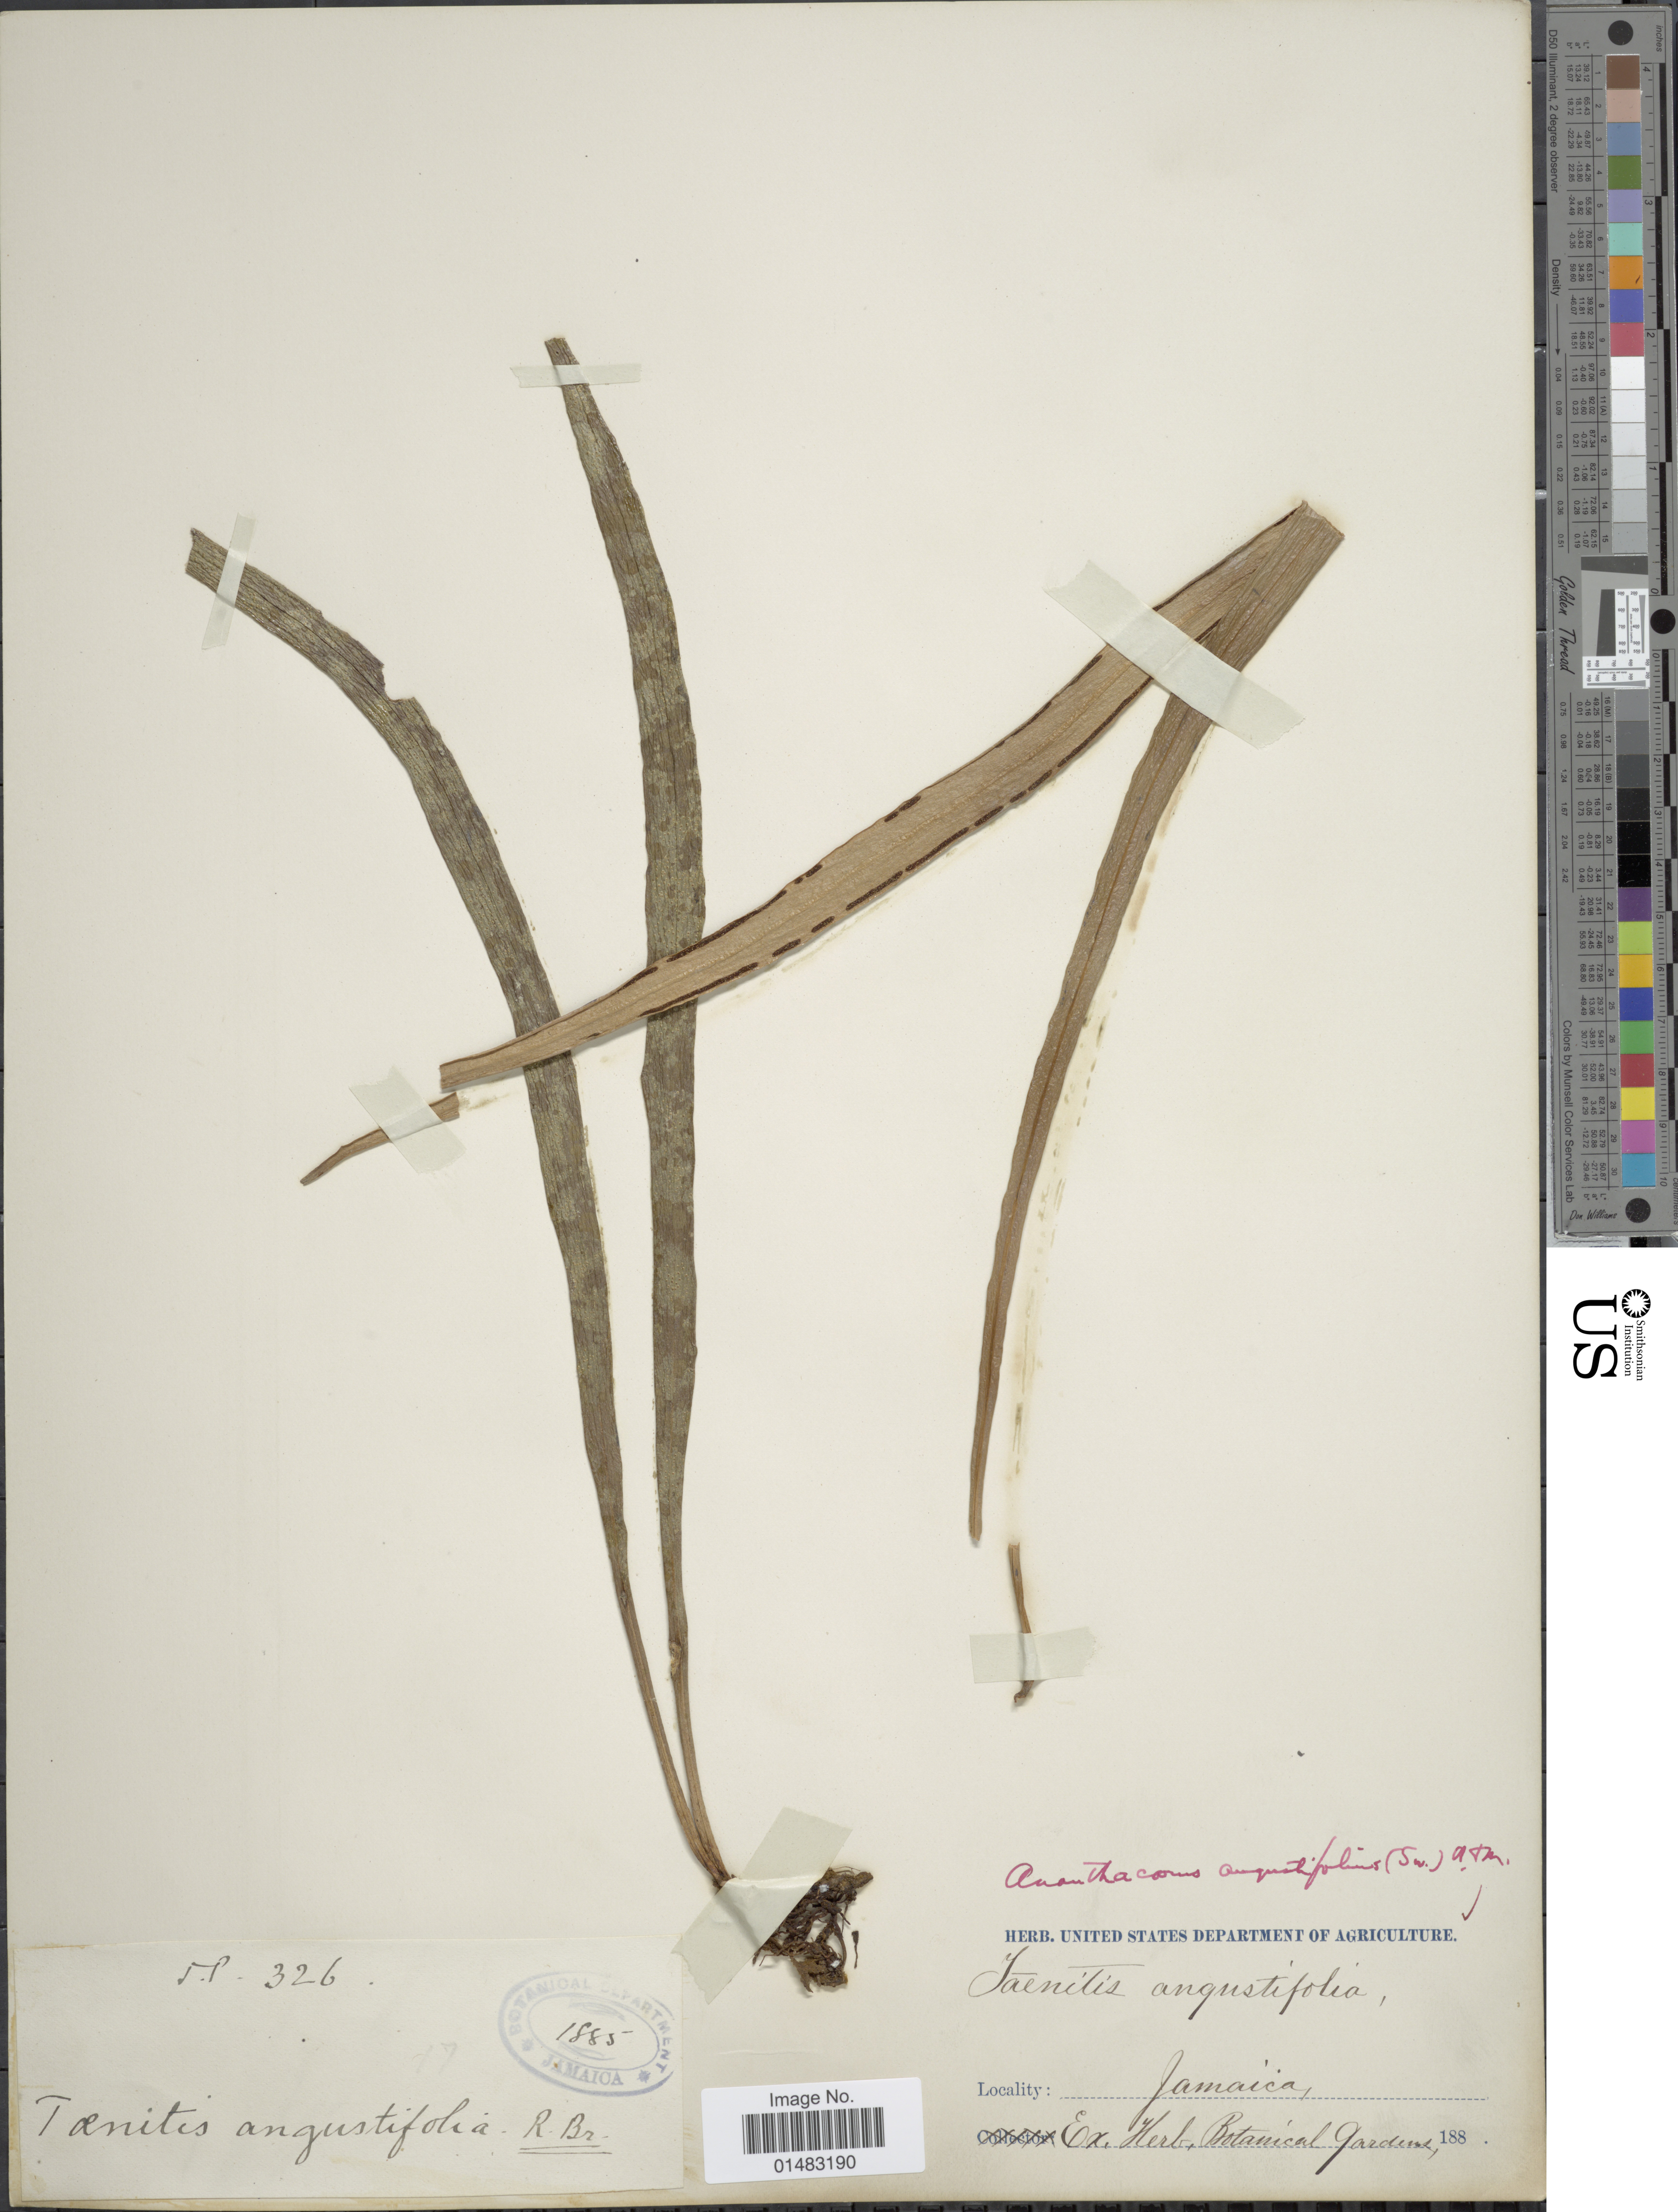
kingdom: Plantae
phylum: Tracheophyta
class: Polypodiopsida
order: Polypodiales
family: Pteridaceae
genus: Ananthacorus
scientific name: Ananthacorus angustifolius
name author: (Sw.) Underw. & Maxon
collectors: J. P.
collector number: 326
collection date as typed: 188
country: Jamaica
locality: Jamaica